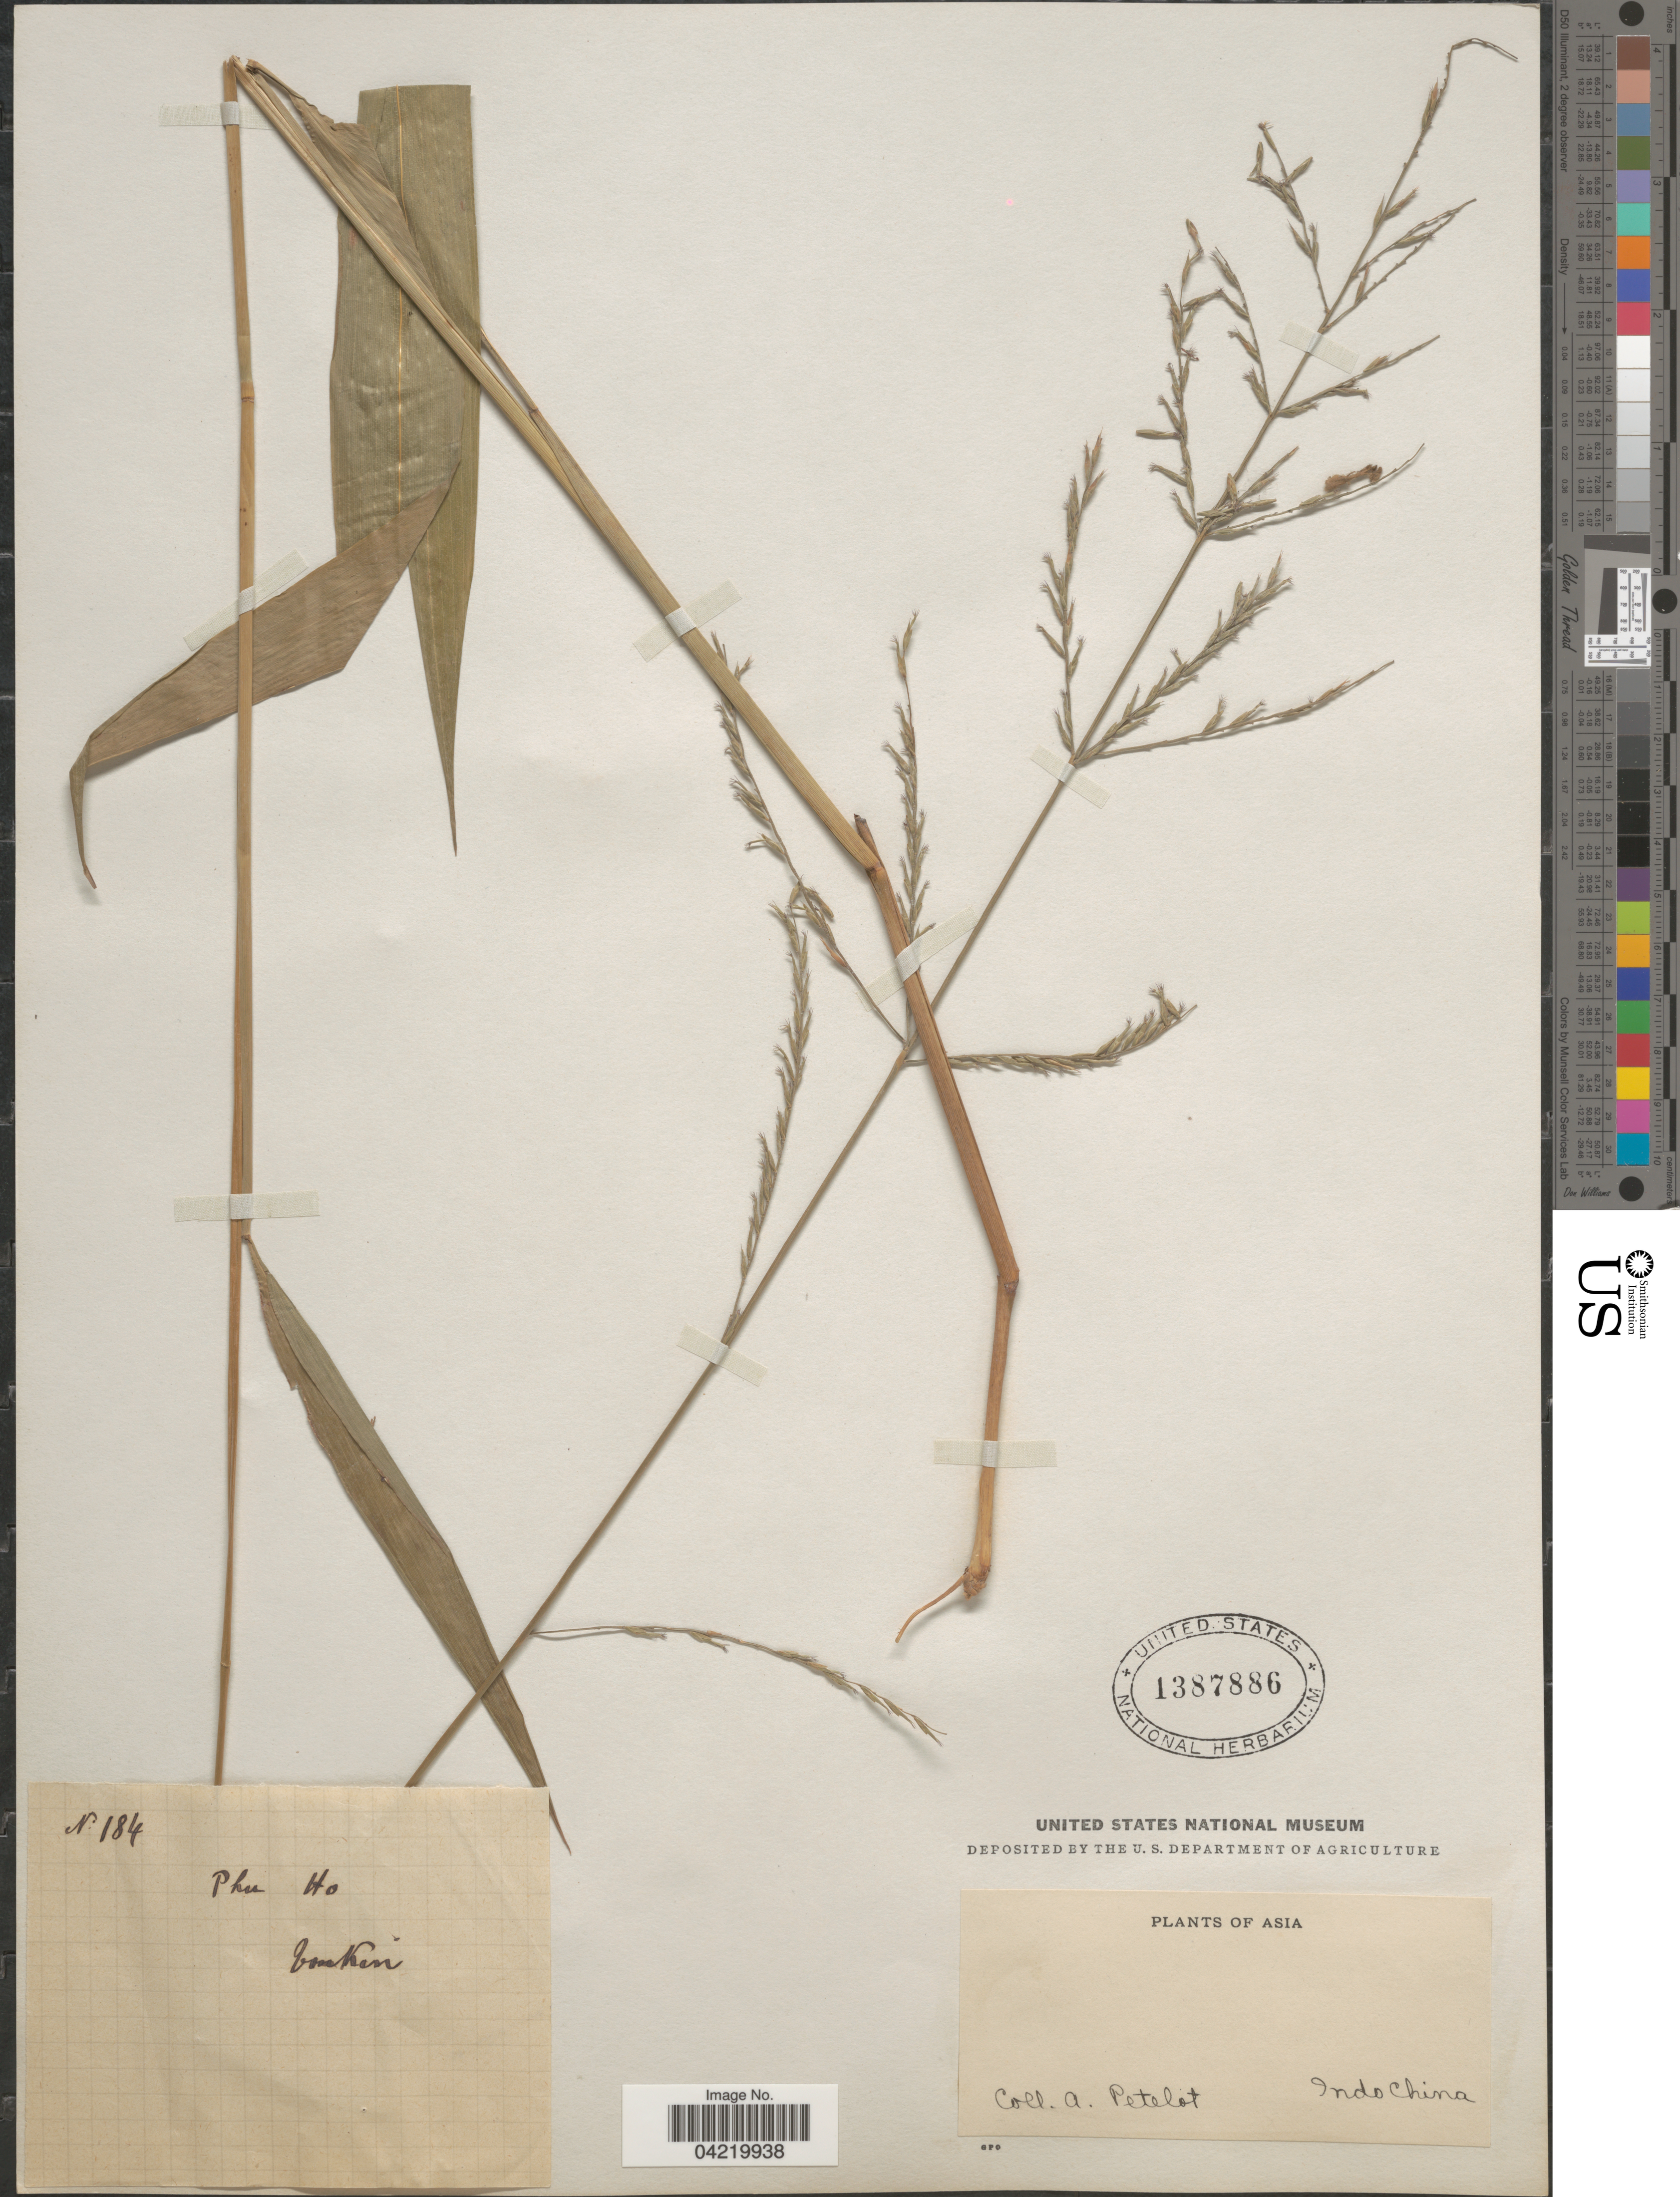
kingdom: Plantae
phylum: Tracheophyta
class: Liliopsida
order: Poales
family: Poaceae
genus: Lophatherum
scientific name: Lophatherum gracile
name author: Brongn.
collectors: A. Petelot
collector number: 184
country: Vietnam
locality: Phu Ho. Tonkin. Asia. Indo China.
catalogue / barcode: US 1387886